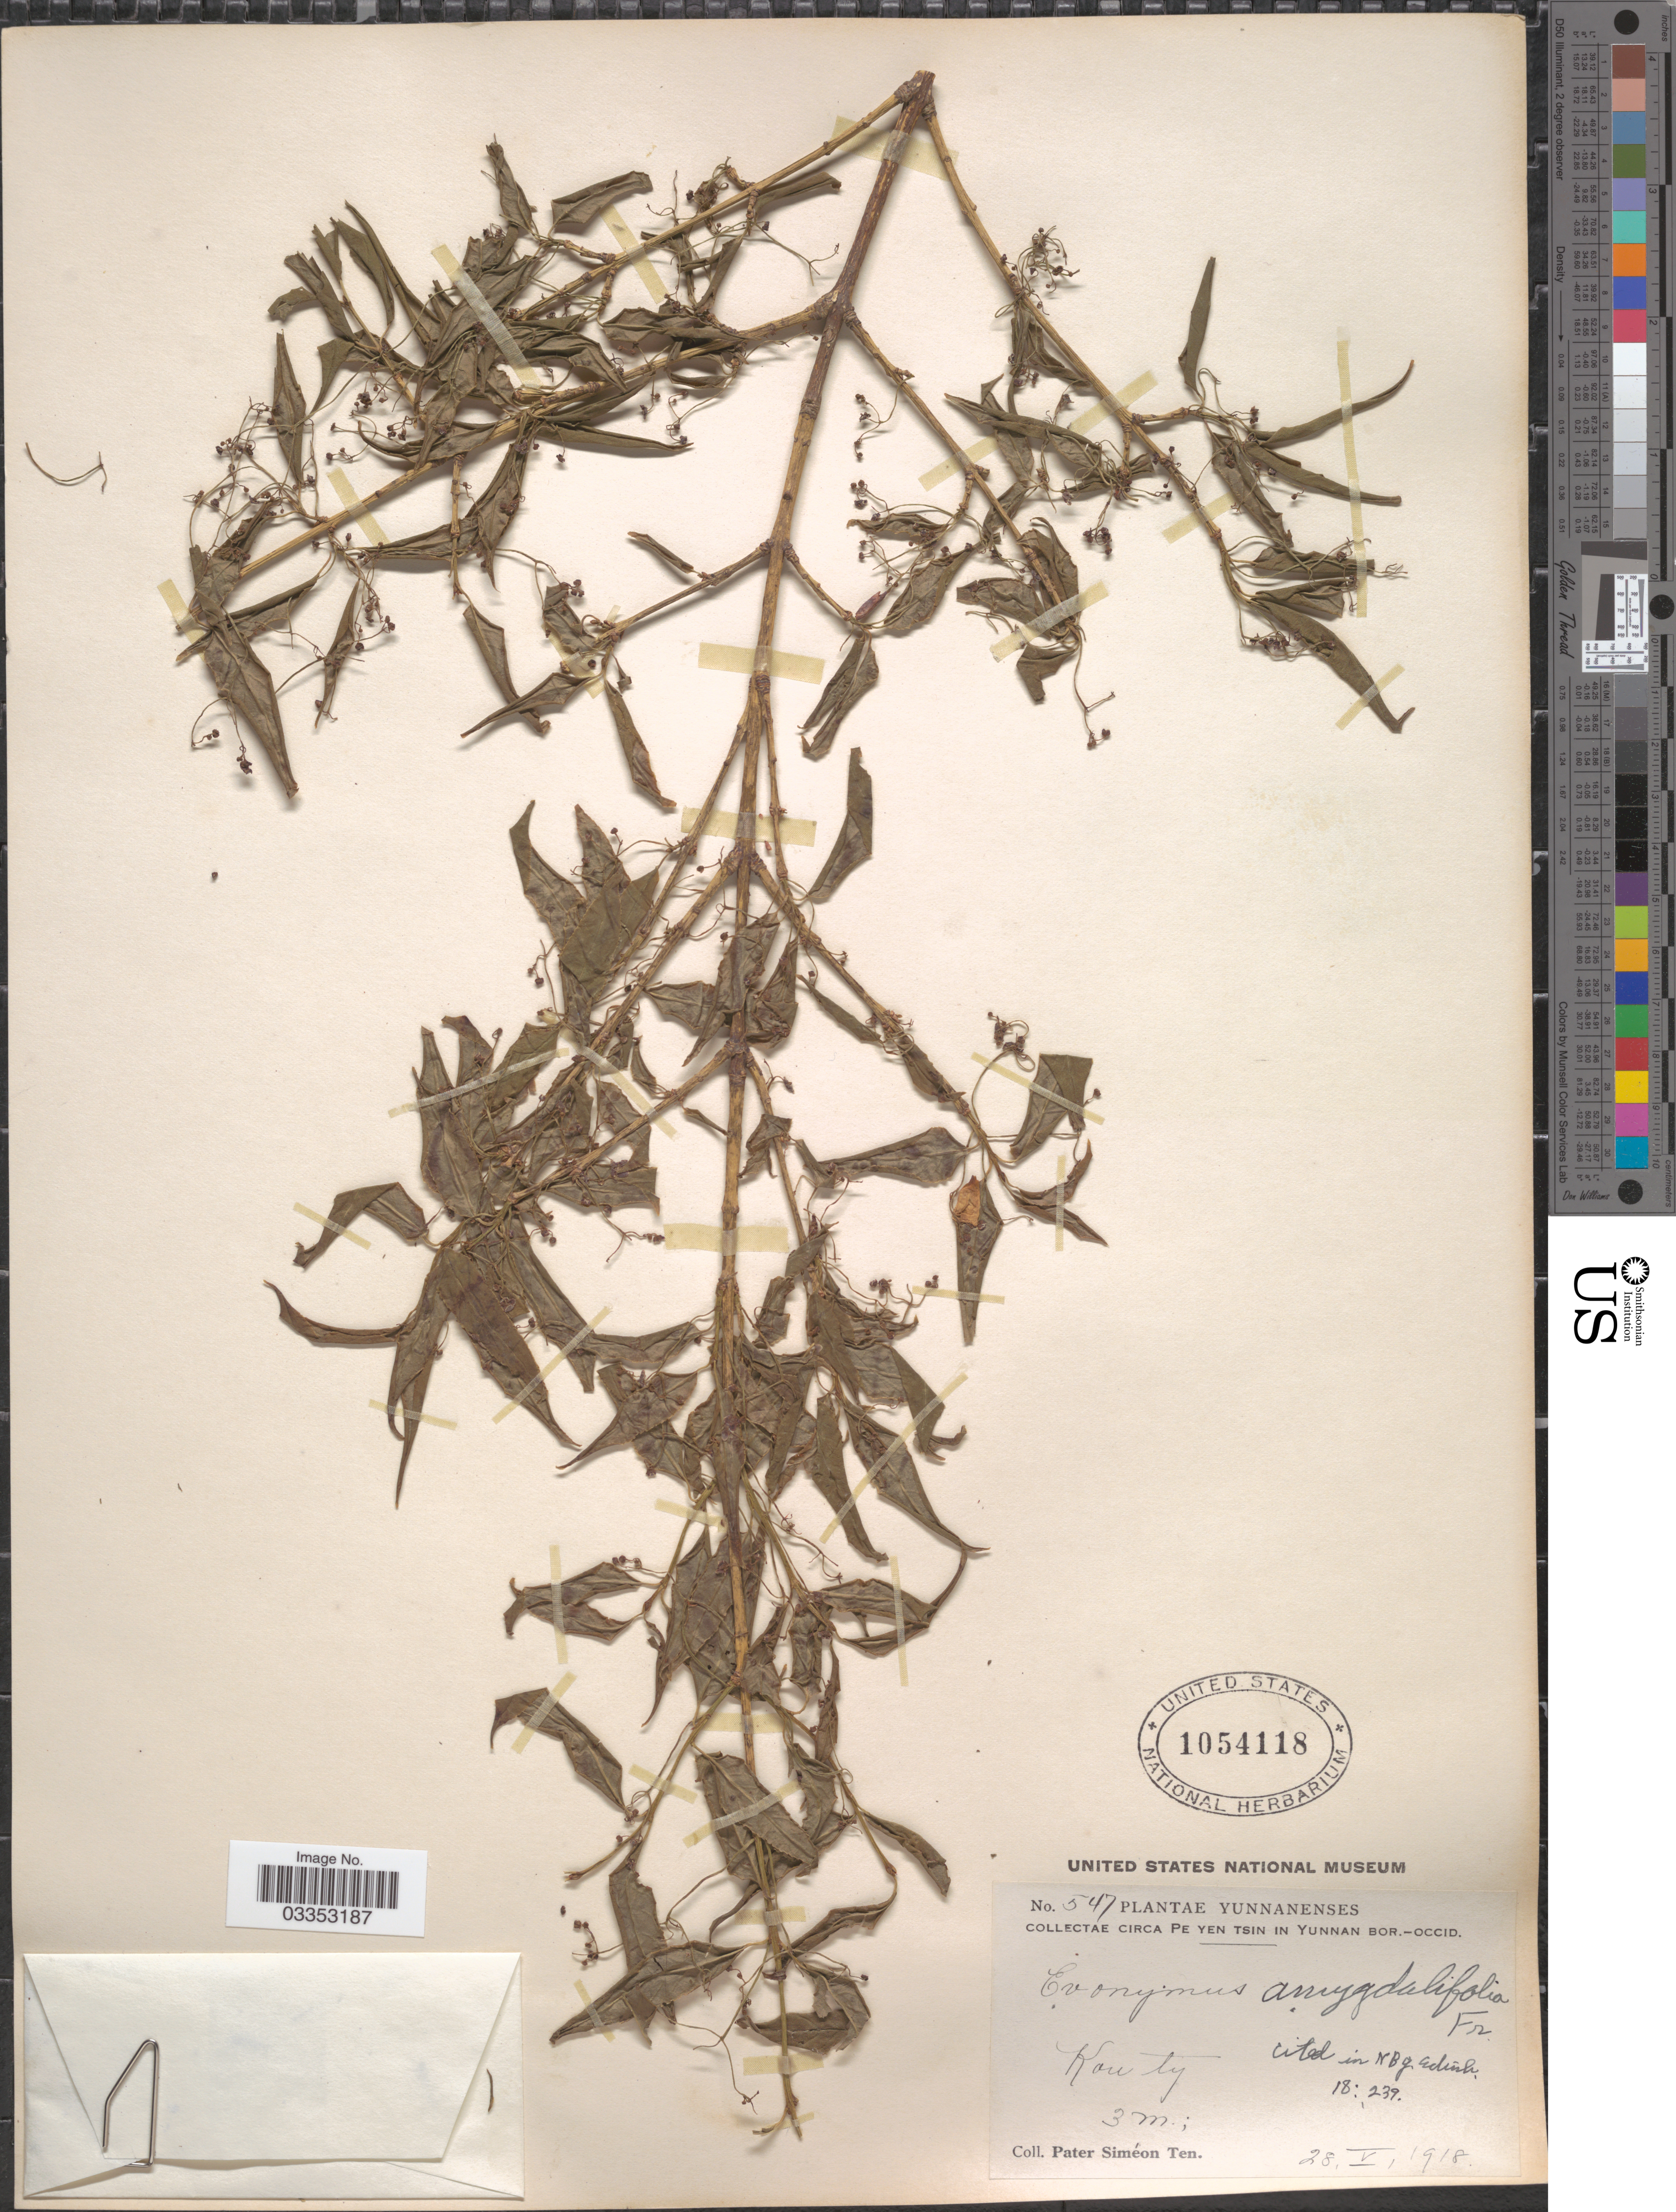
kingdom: Plantae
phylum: Tracheophyta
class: Magnoliopsida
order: Celastrales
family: Celastraceae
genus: Euonymus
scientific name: Euonymus amygdalifolius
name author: Franch.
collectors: P. S. Ten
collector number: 547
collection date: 1918-05-28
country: China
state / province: Yunnan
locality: Circa Pe Yen Tsin in Yunnan Bor.-Occid. Kou ty.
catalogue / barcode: US 1054118